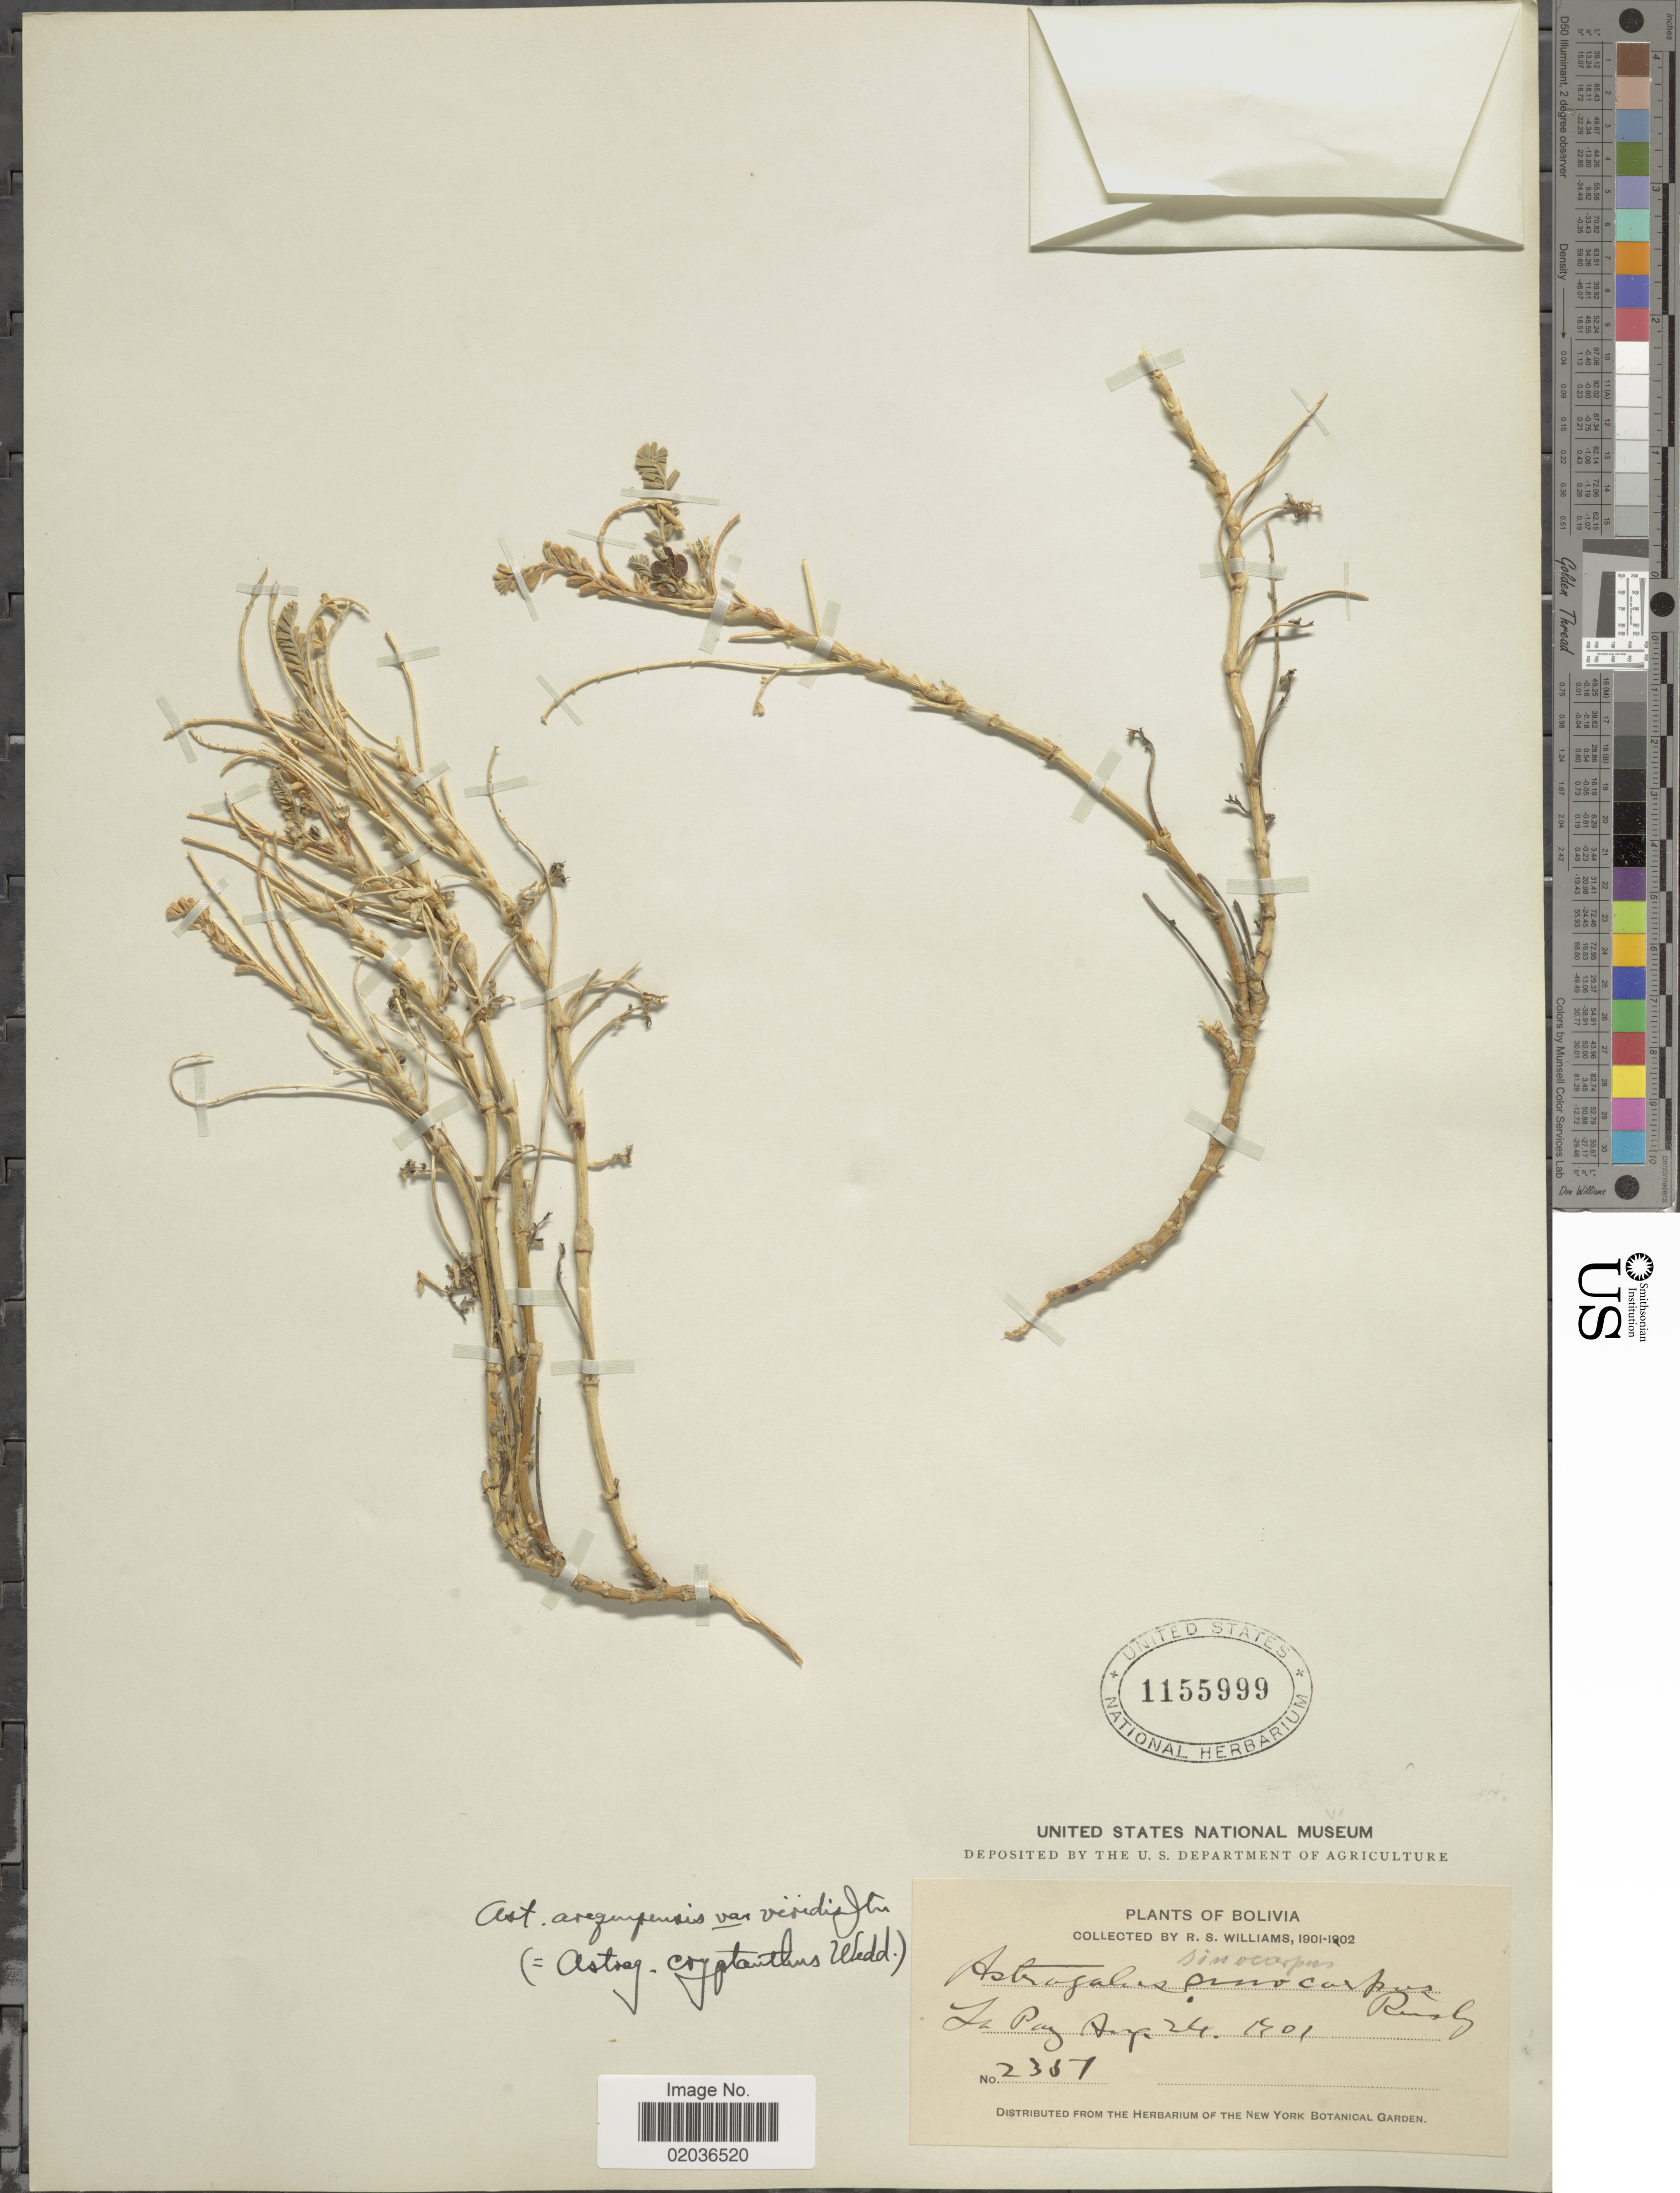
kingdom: Plantae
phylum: Tracheophyta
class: Magnoliopsida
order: Fabales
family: Fabaceae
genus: Astragalus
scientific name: Astragalus cryptanthus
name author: Wedd.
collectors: R. S. Williams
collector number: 2387*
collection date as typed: Aug. 24, 1901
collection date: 1901-08-24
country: Bolivia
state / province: La Paz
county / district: Murillo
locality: La Paz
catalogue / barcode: US 1155999